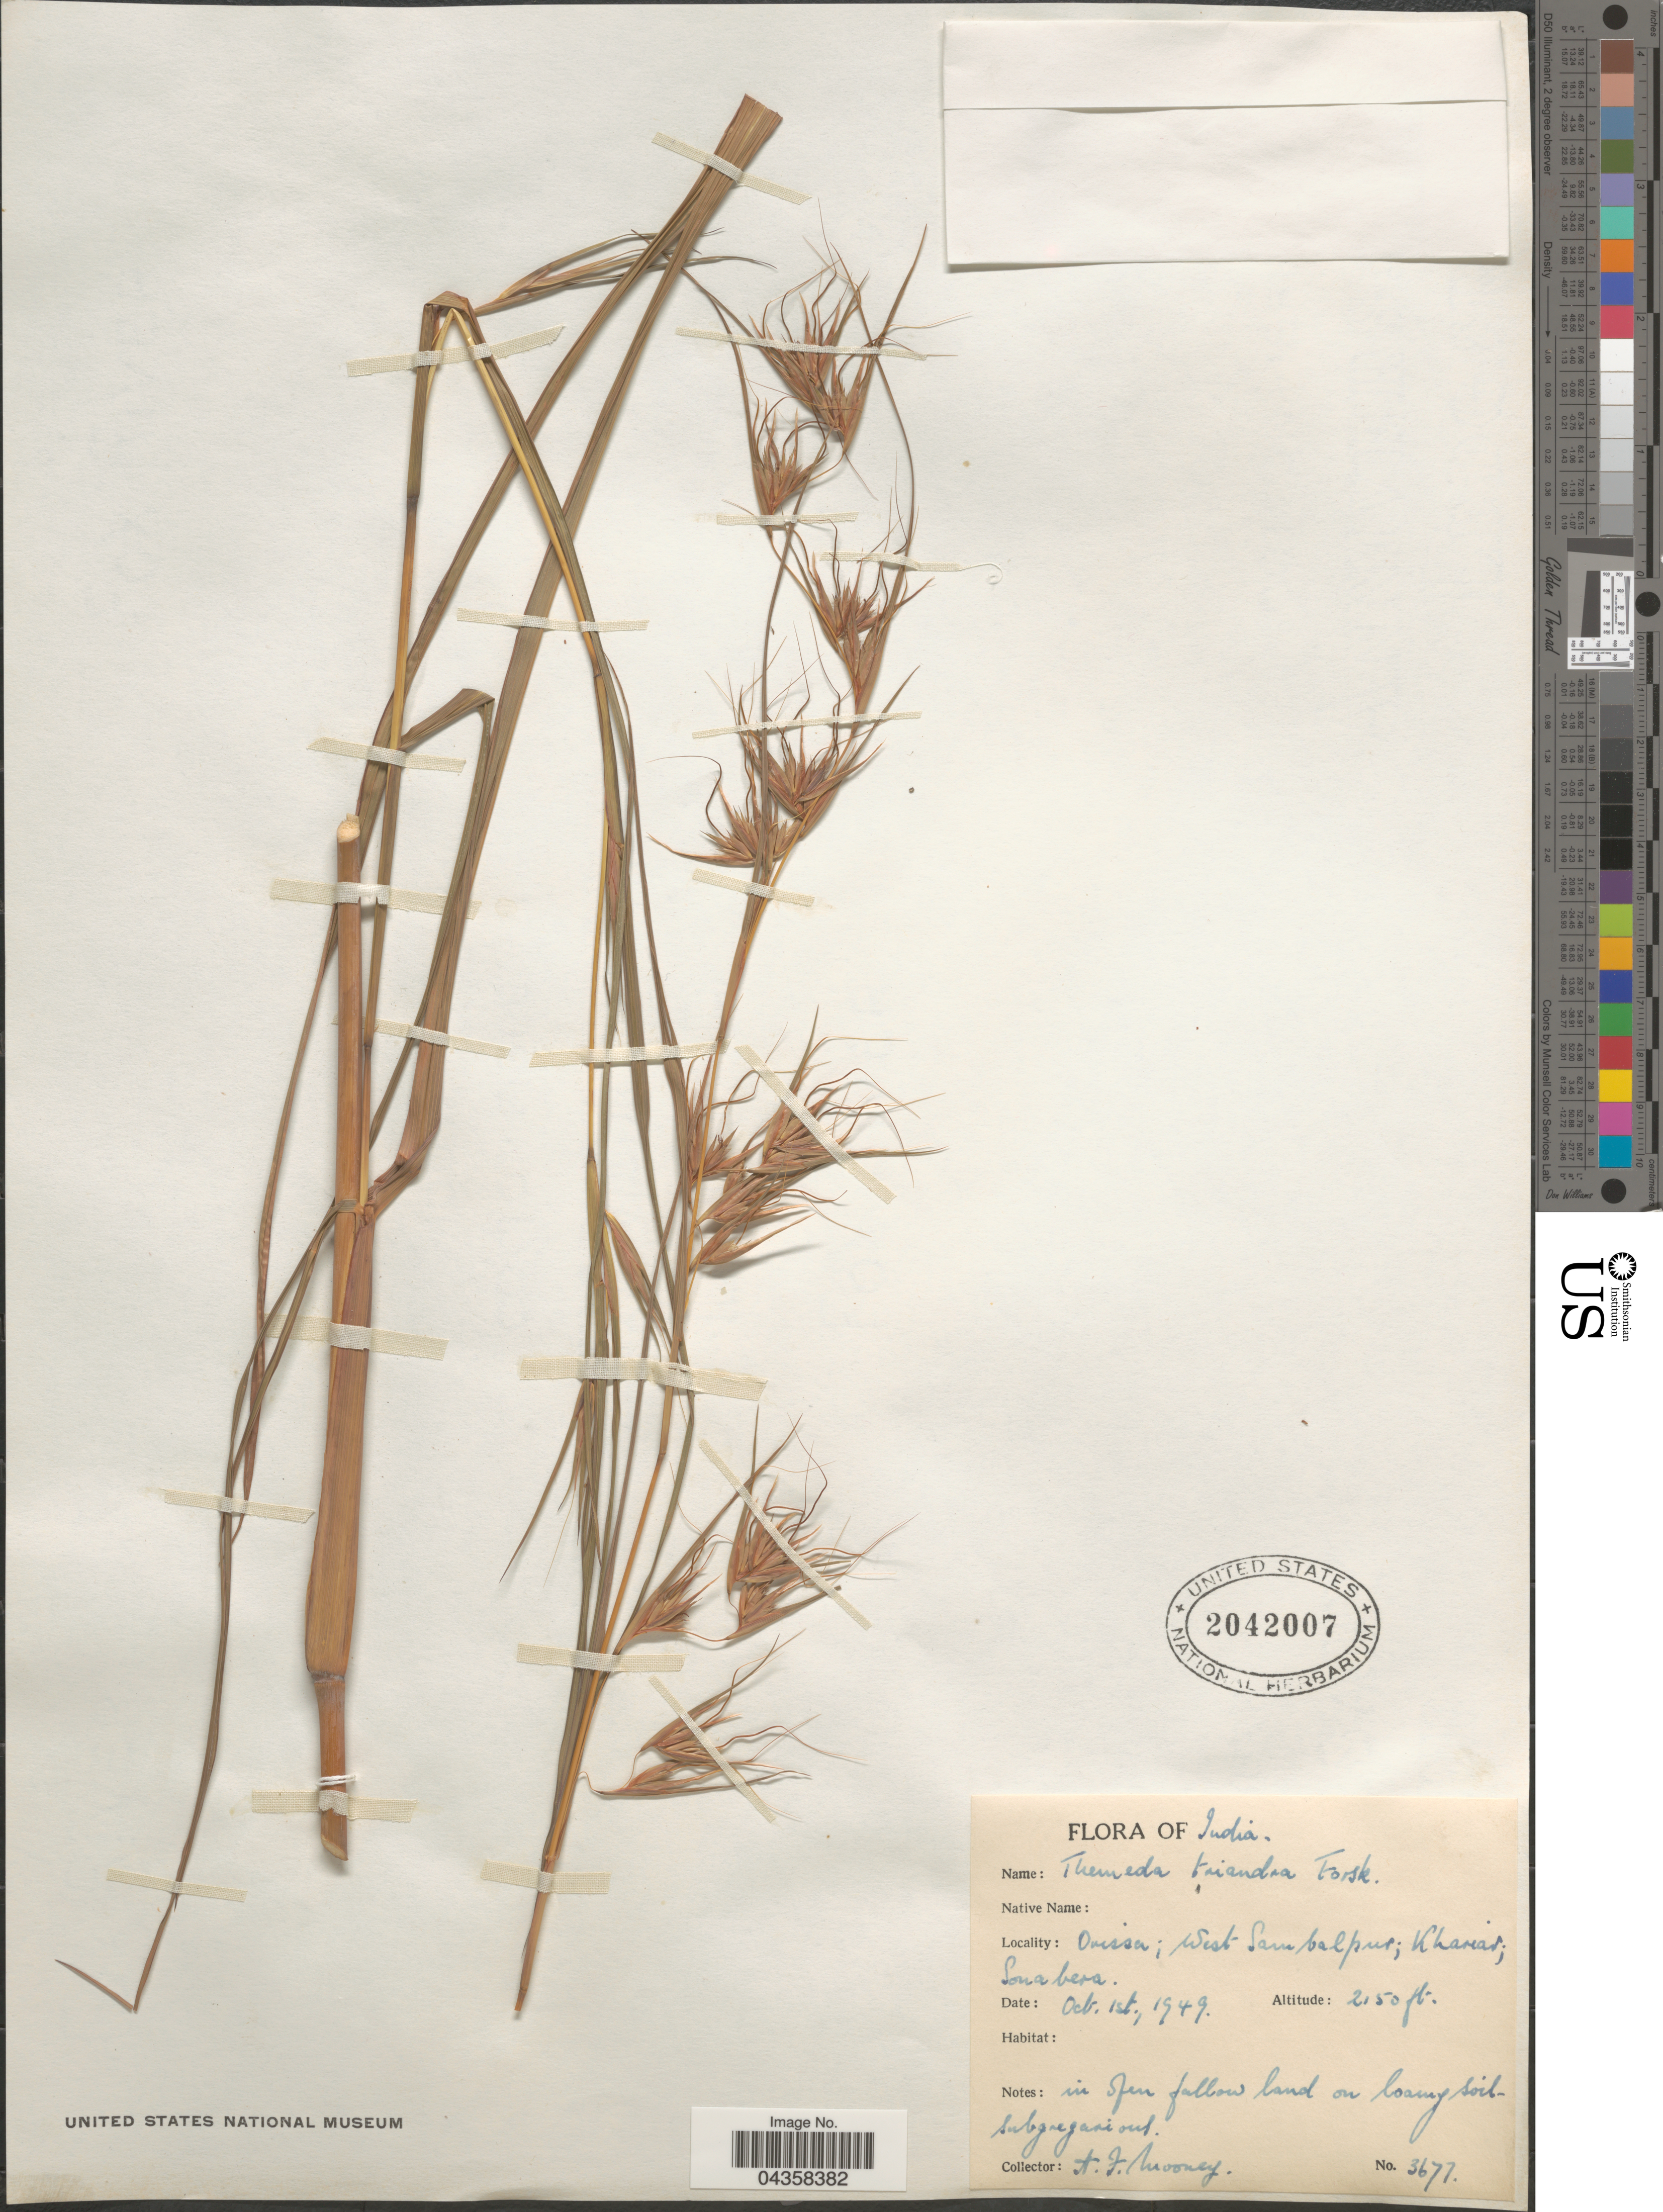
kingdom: Plantae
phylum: Tracheophyta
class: Liliopsida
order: Poales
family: Poaceae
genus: Themeda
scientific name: Themeda triandra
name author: Forssk.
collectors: H. Mooney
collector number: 3677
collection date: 1949-10-01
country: India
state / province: Orissa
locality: Orissa; West-Sambalpur; Khamar; Sonabera.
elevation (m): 655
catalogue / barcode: US 2042007